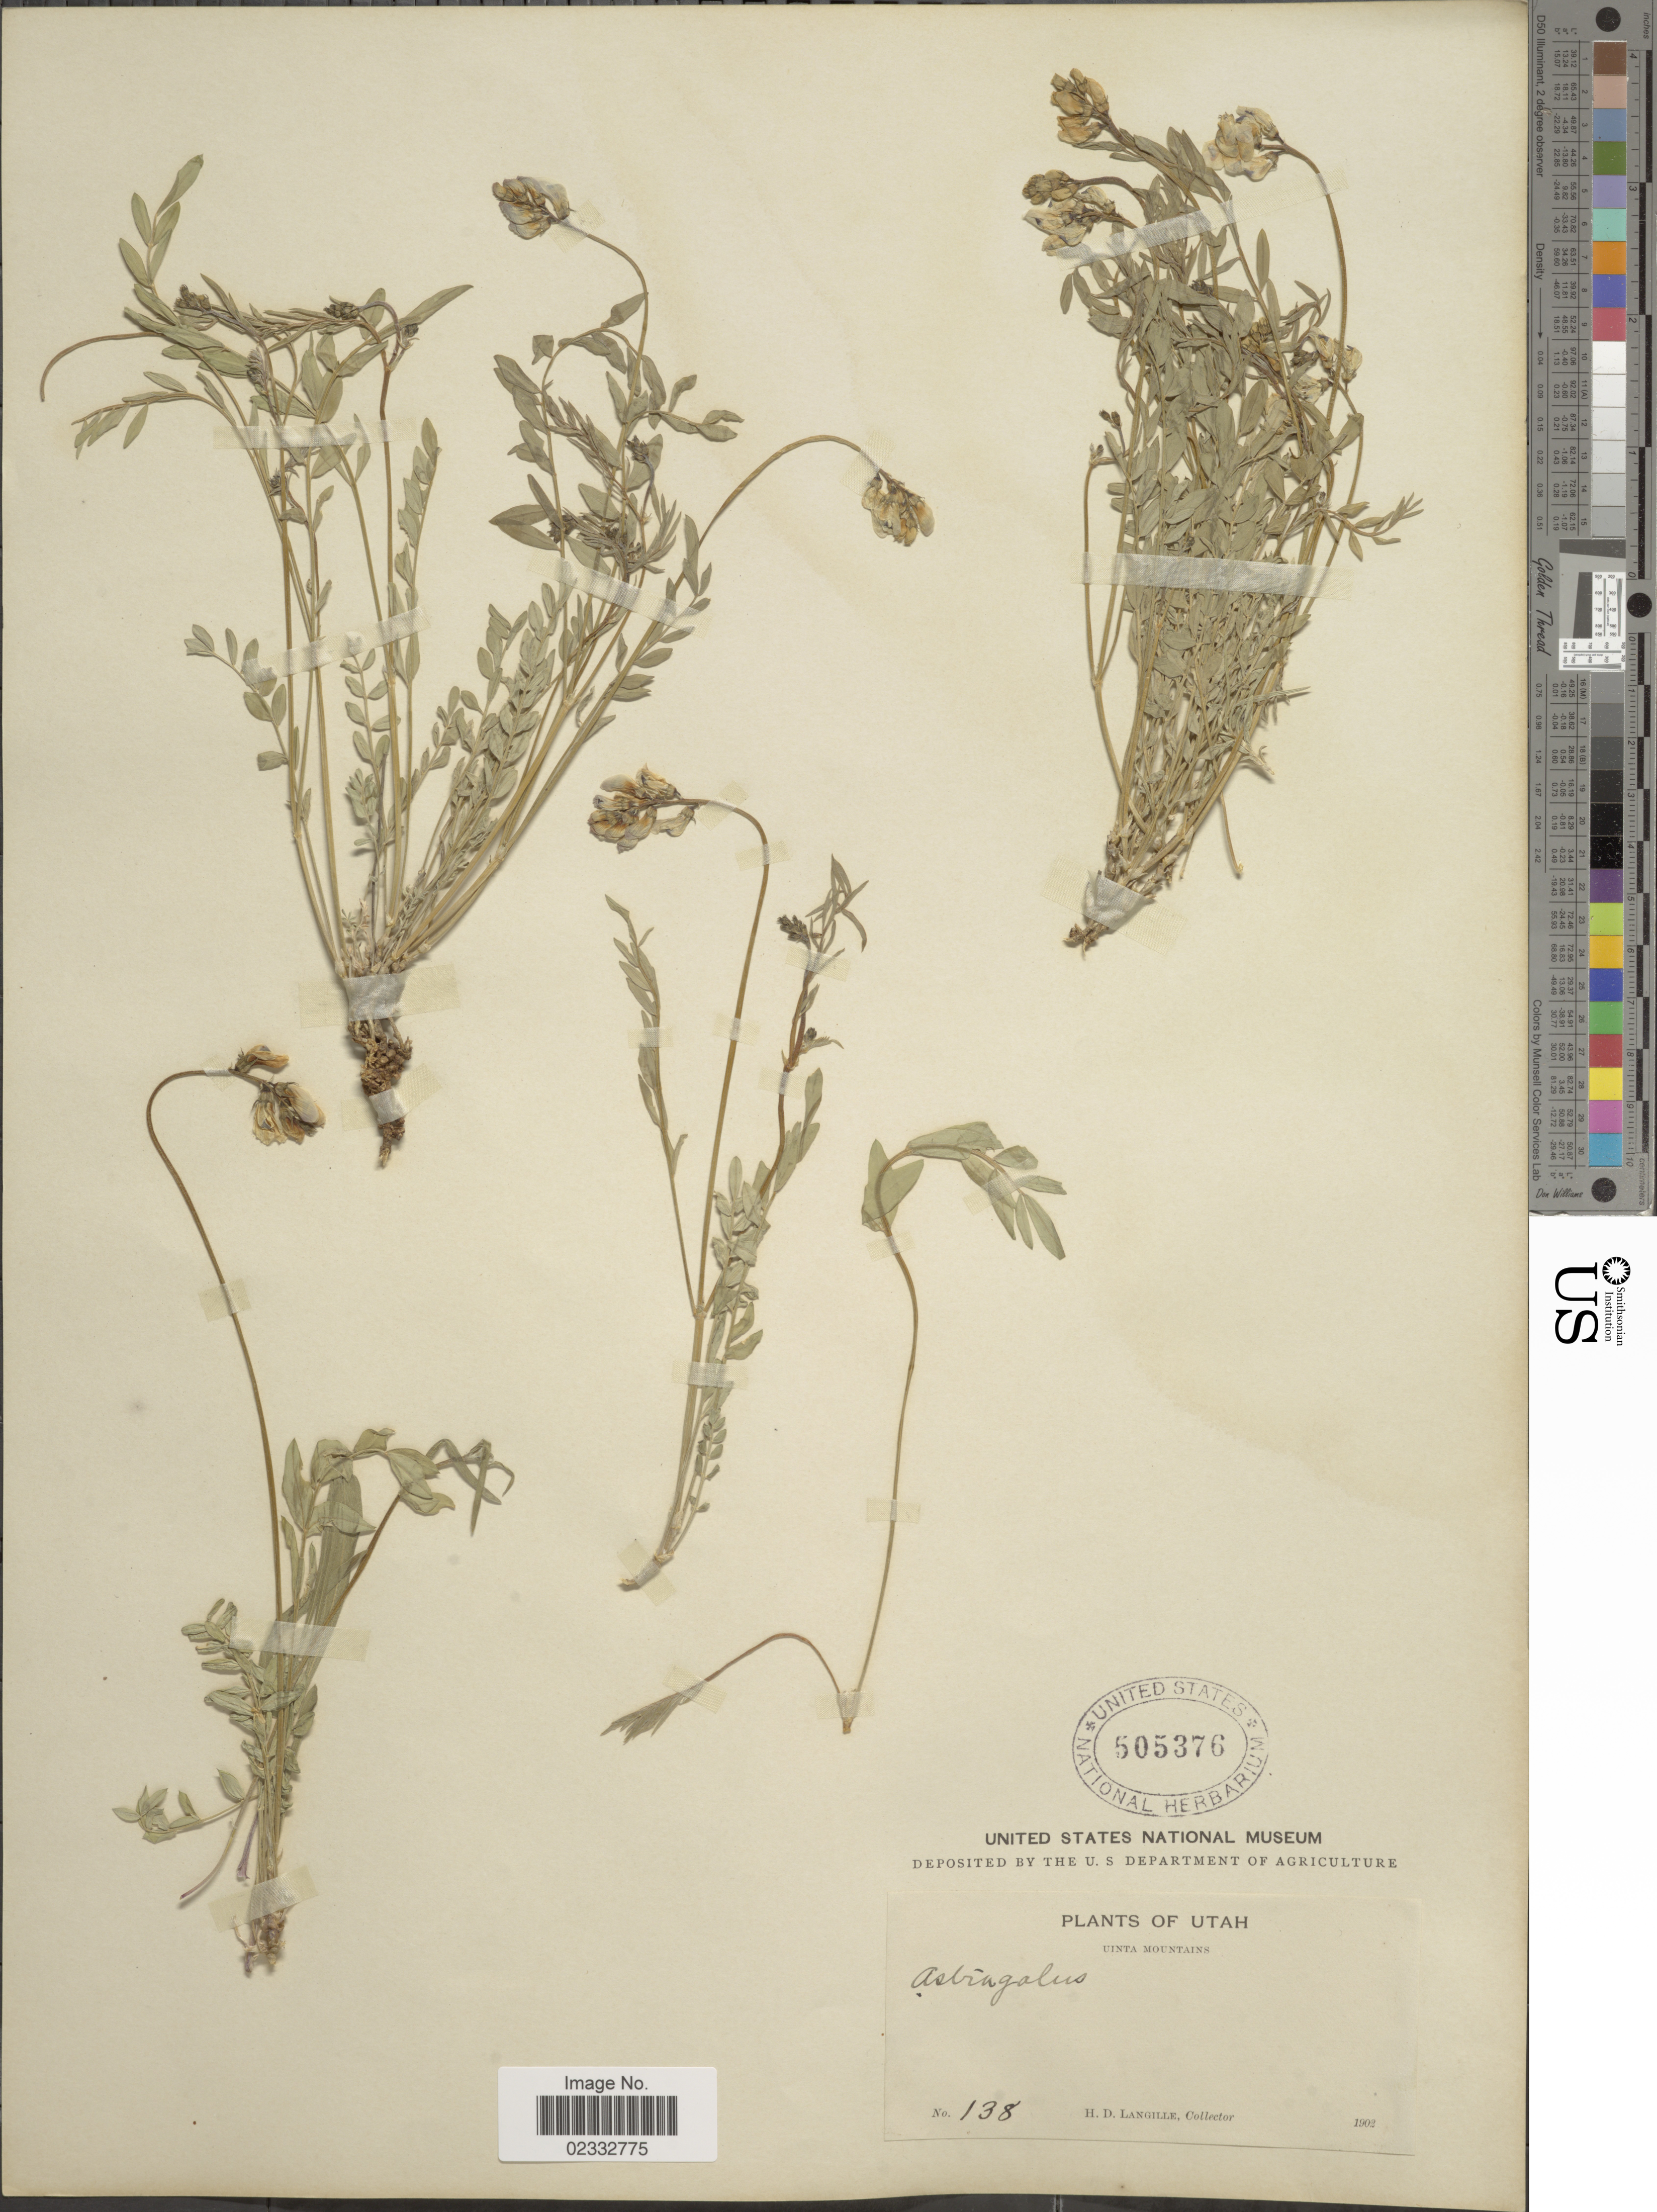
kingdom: Plantae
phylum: Tracheophyta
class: Magnoliopsida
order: Fabales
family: Fabaceae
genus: Astragalus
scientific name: Astragalus microcarpus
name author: A. DC.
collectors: H. Langille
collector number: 138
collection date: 1902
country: United States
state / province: Utah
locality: Uinta Mountains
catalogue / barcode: US 505376